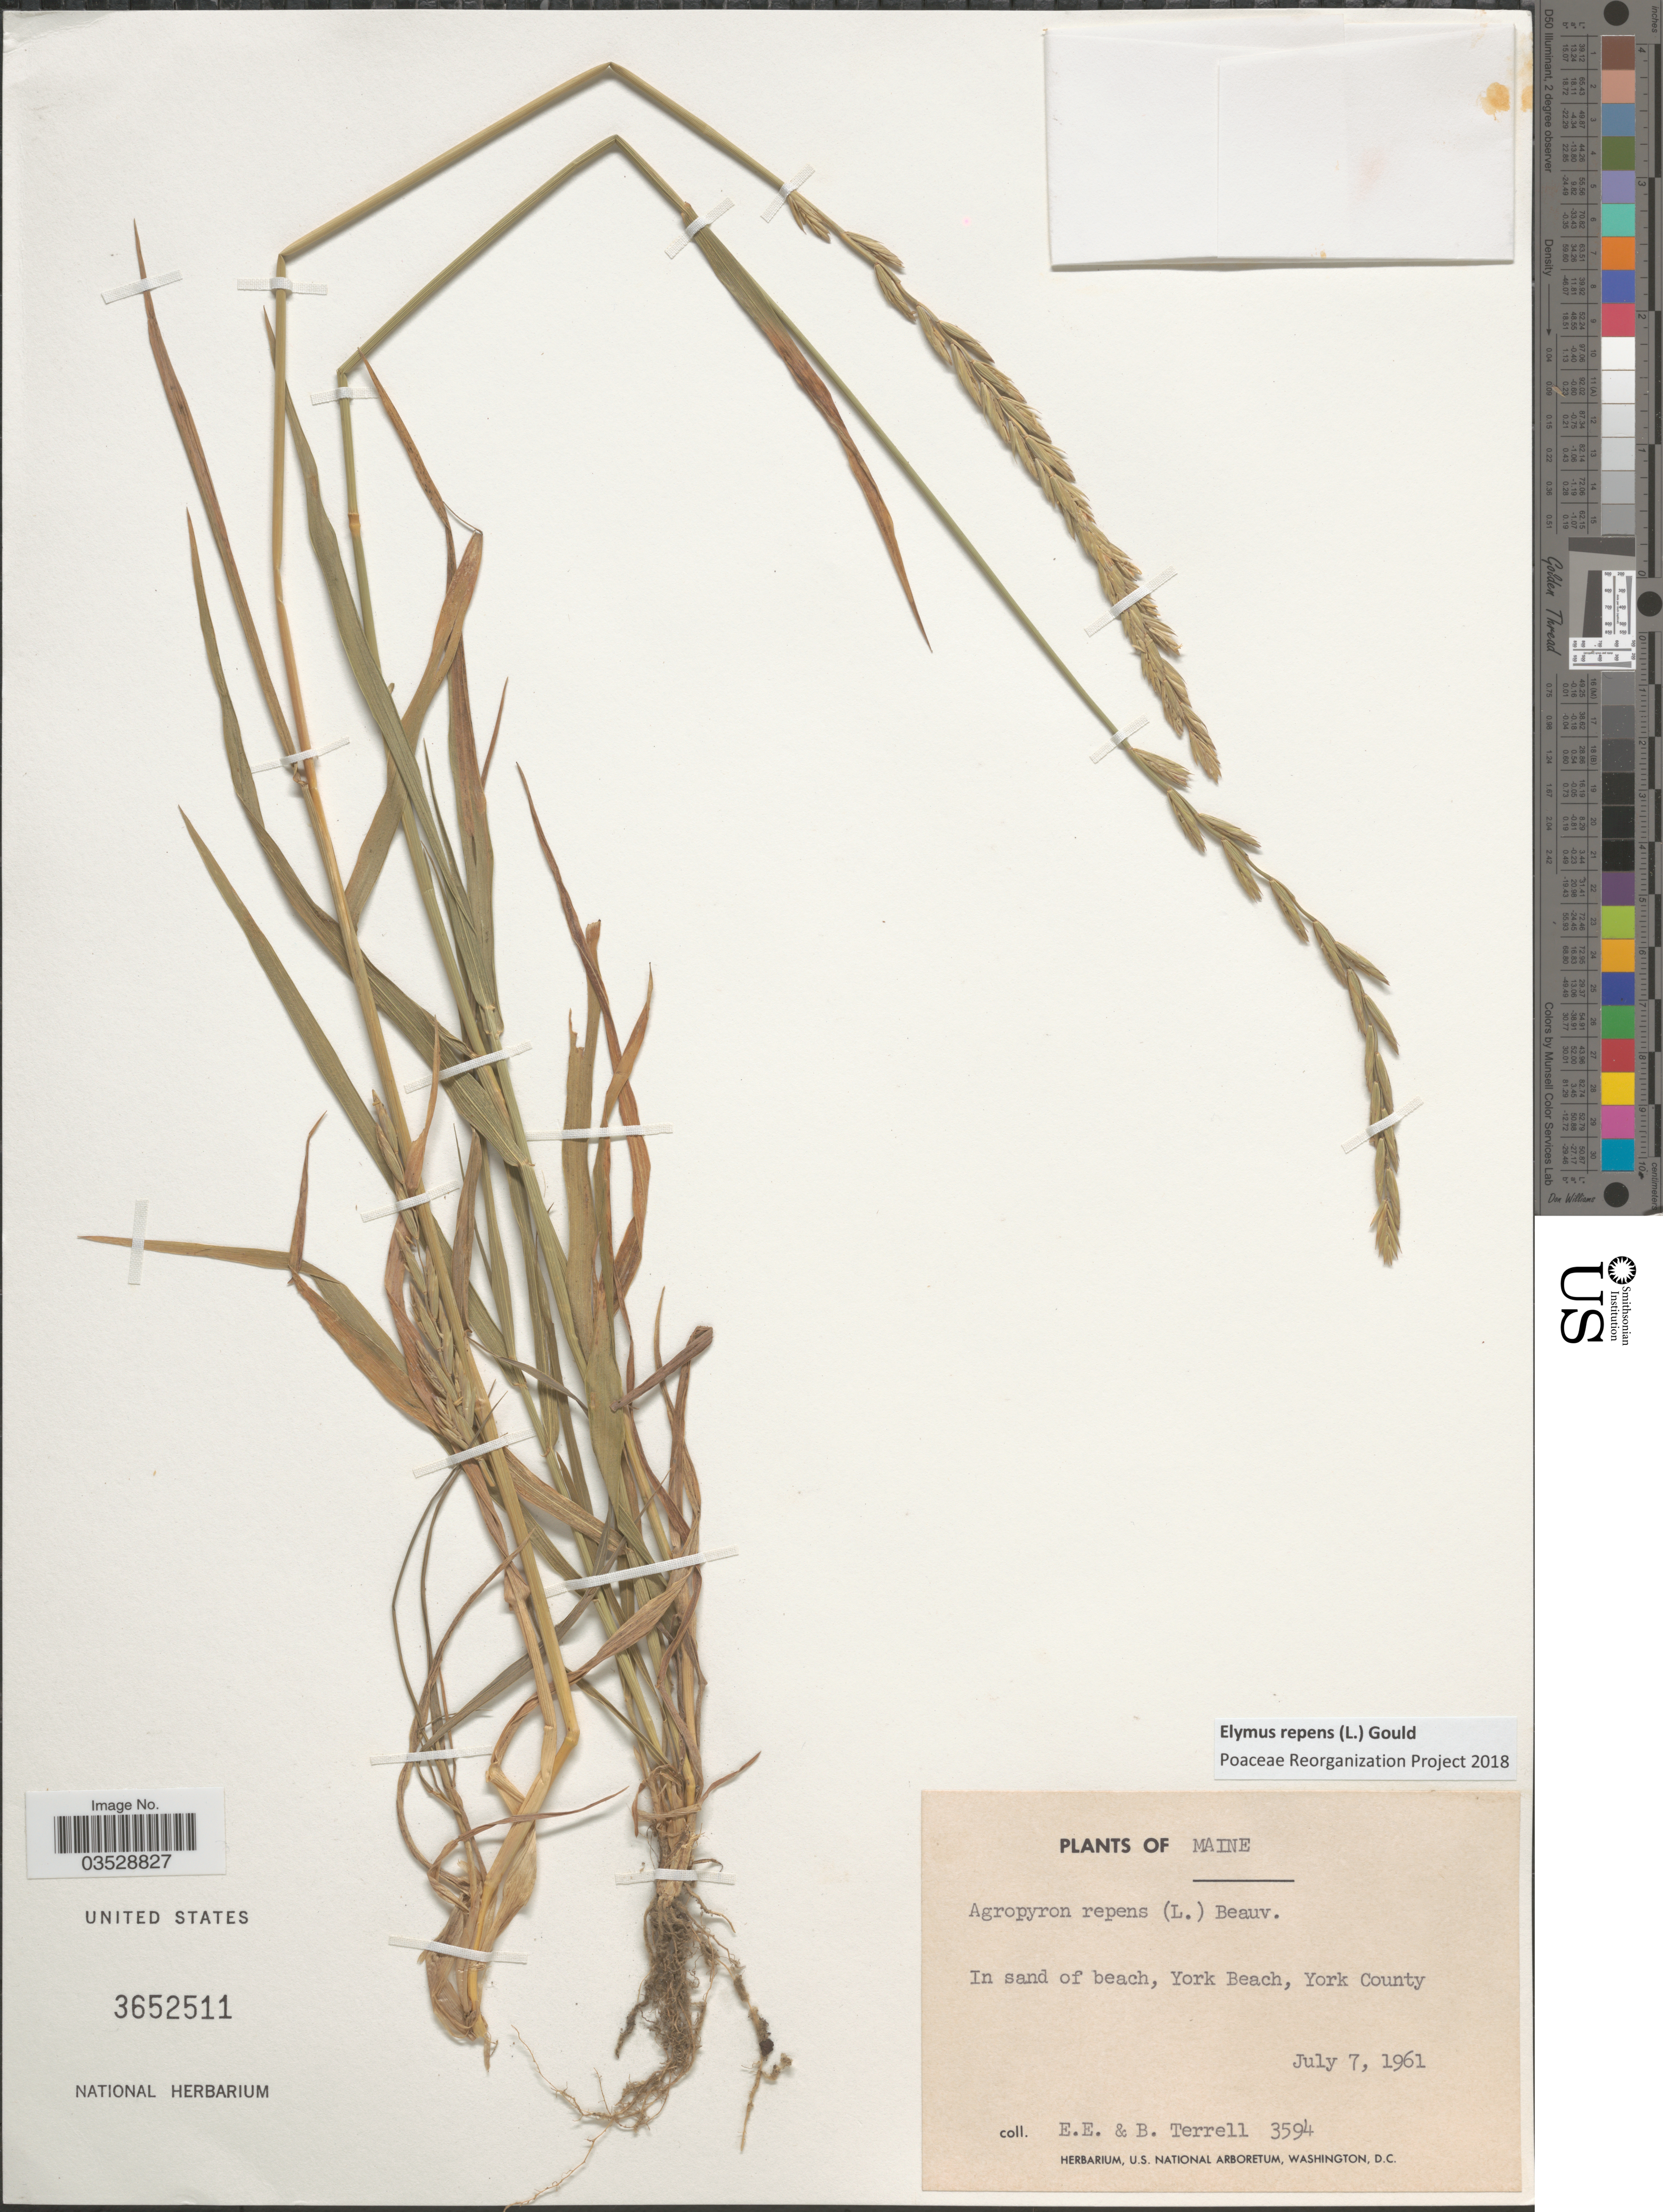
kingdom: Plantae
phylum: Tracheophyta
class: Liliopsida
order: Poales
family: Poaceae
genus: Elymus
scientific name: Elymus repens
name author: (L.) Gould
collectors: E. E. Terrell & B. Terrell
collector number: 3594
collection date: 1961-07-07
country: United States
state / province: Maine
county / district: York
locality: In sand of beach, York Beach, York County.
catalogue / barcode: US 3652511